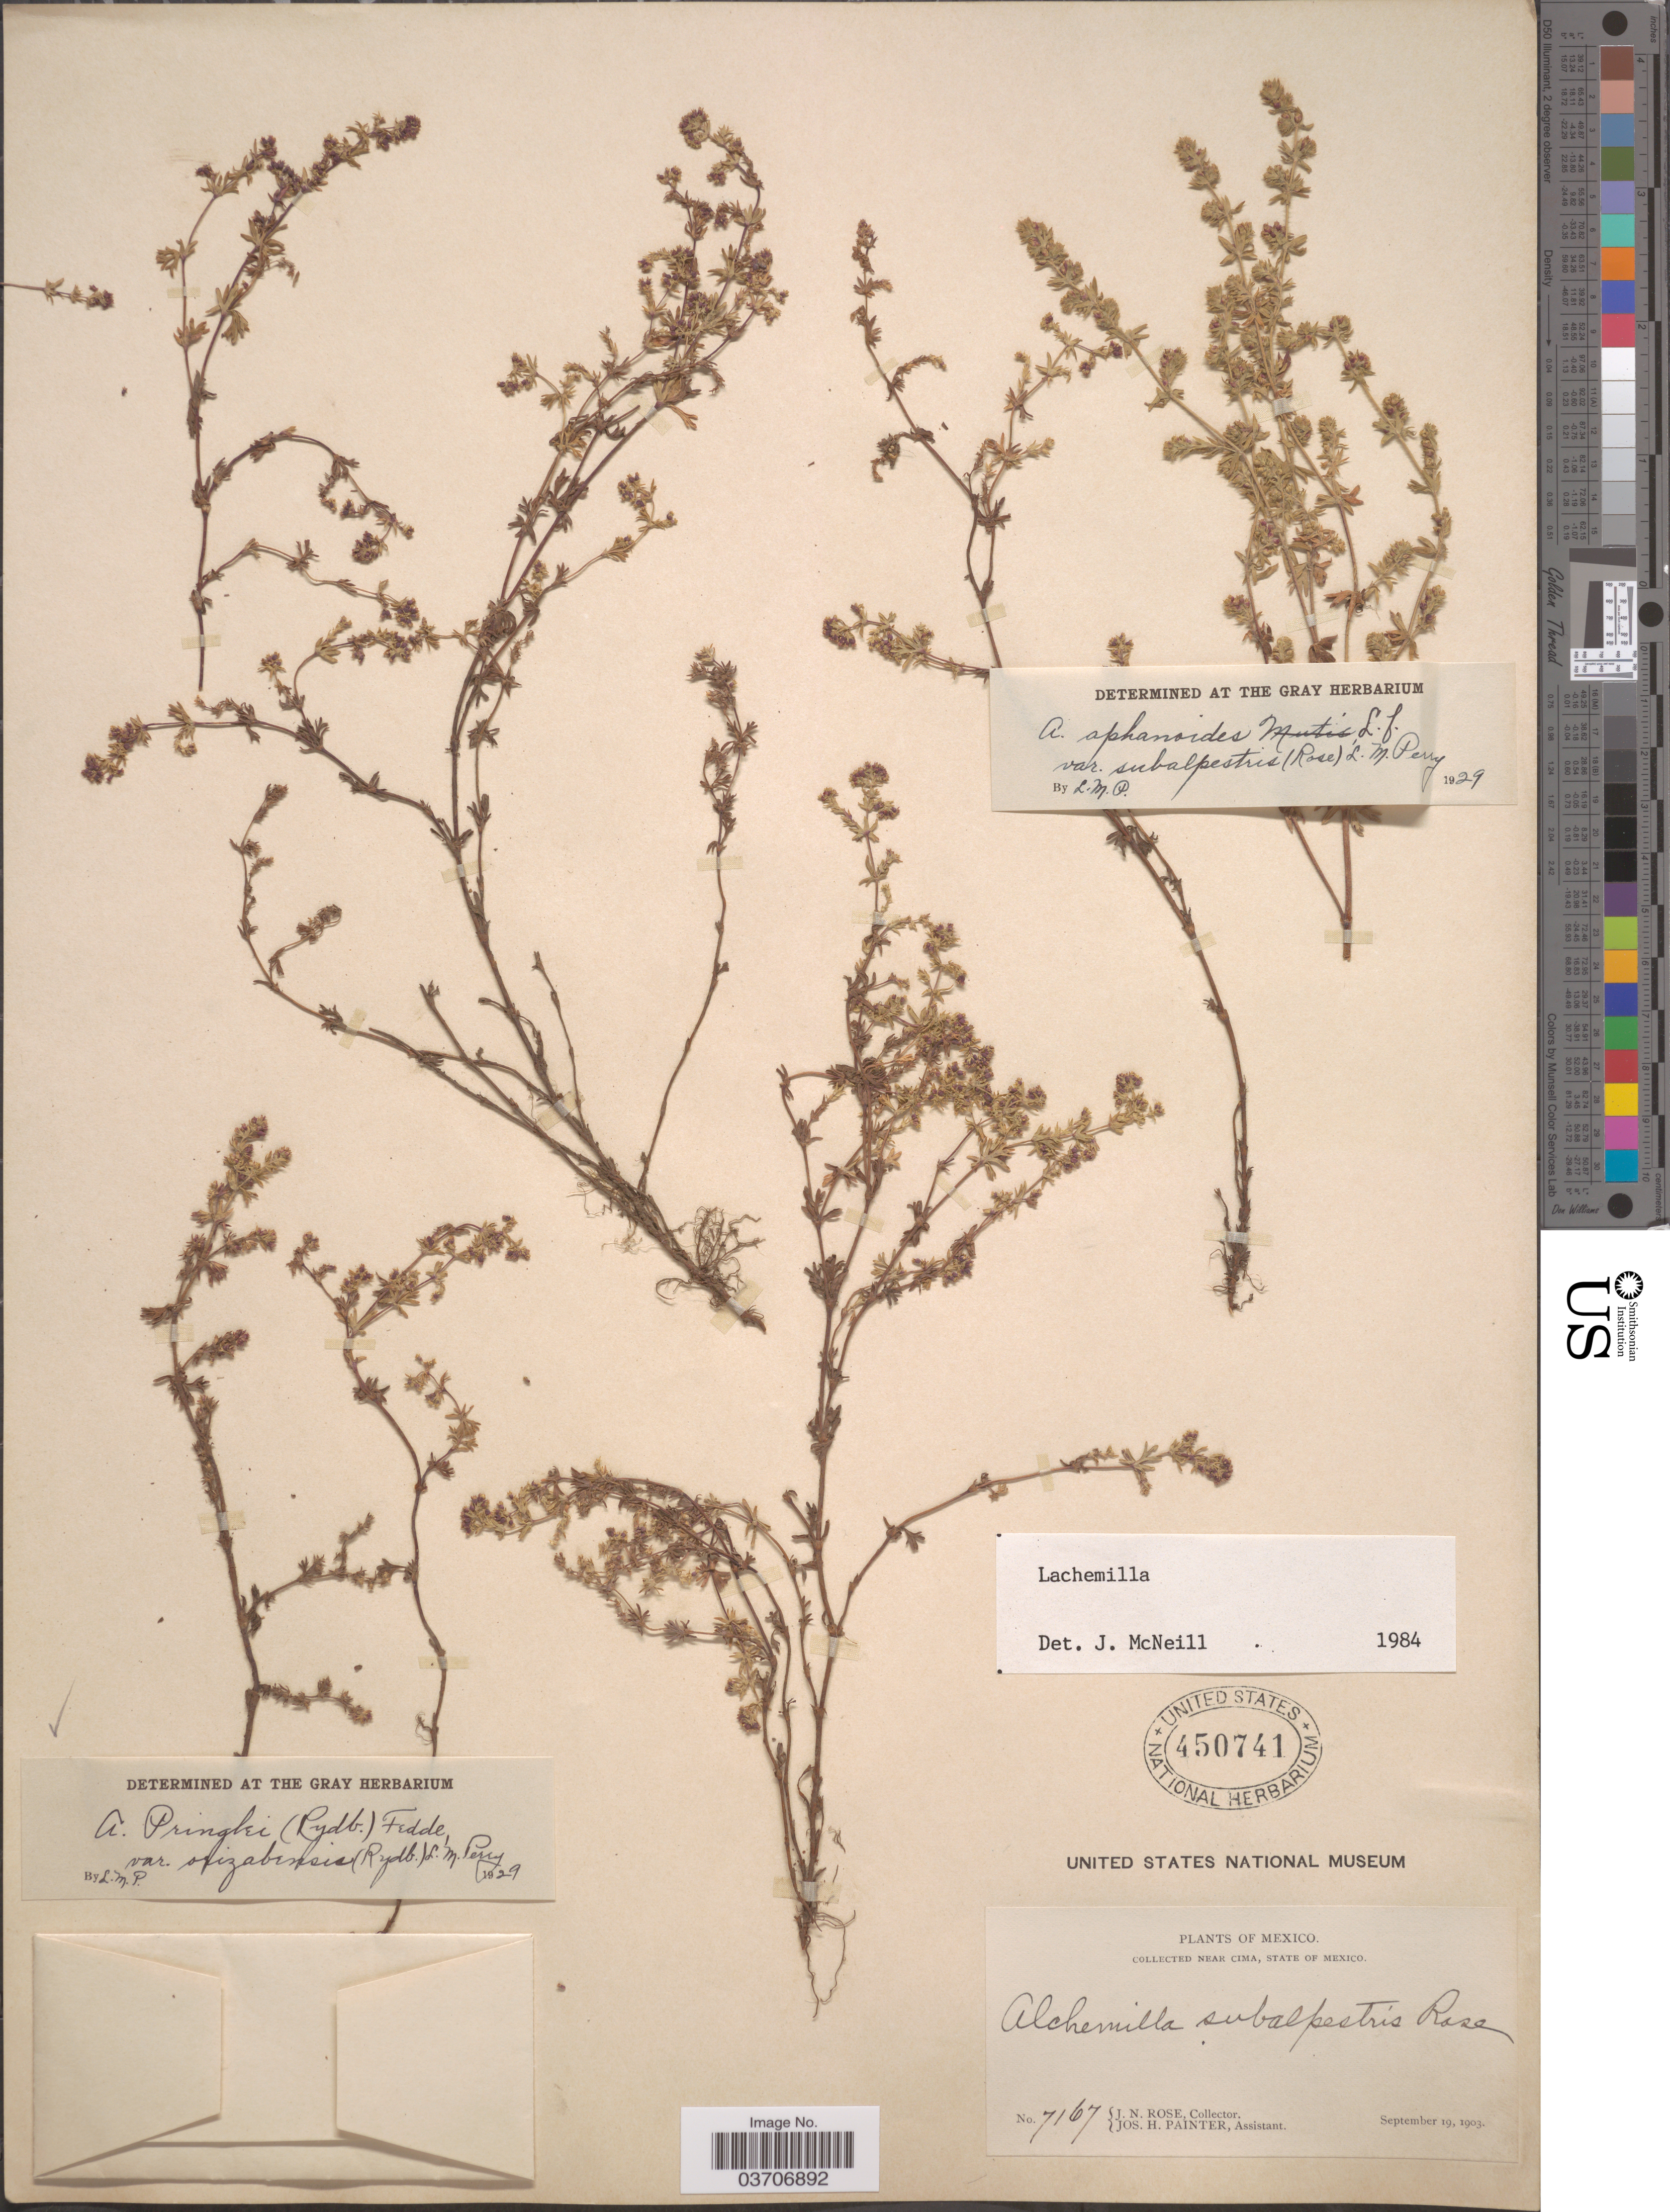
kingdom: Plantae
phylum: Tracheophyta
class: Magnoliopsida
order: Rosales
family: Rosaceae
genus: Lachemilla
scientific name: Lachemilla sp.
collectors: J. N. Rose & J. H. Painter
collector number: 7167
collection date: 1903-09-19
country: Mexico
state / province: México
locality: Near Cima.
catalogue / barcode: US 450741